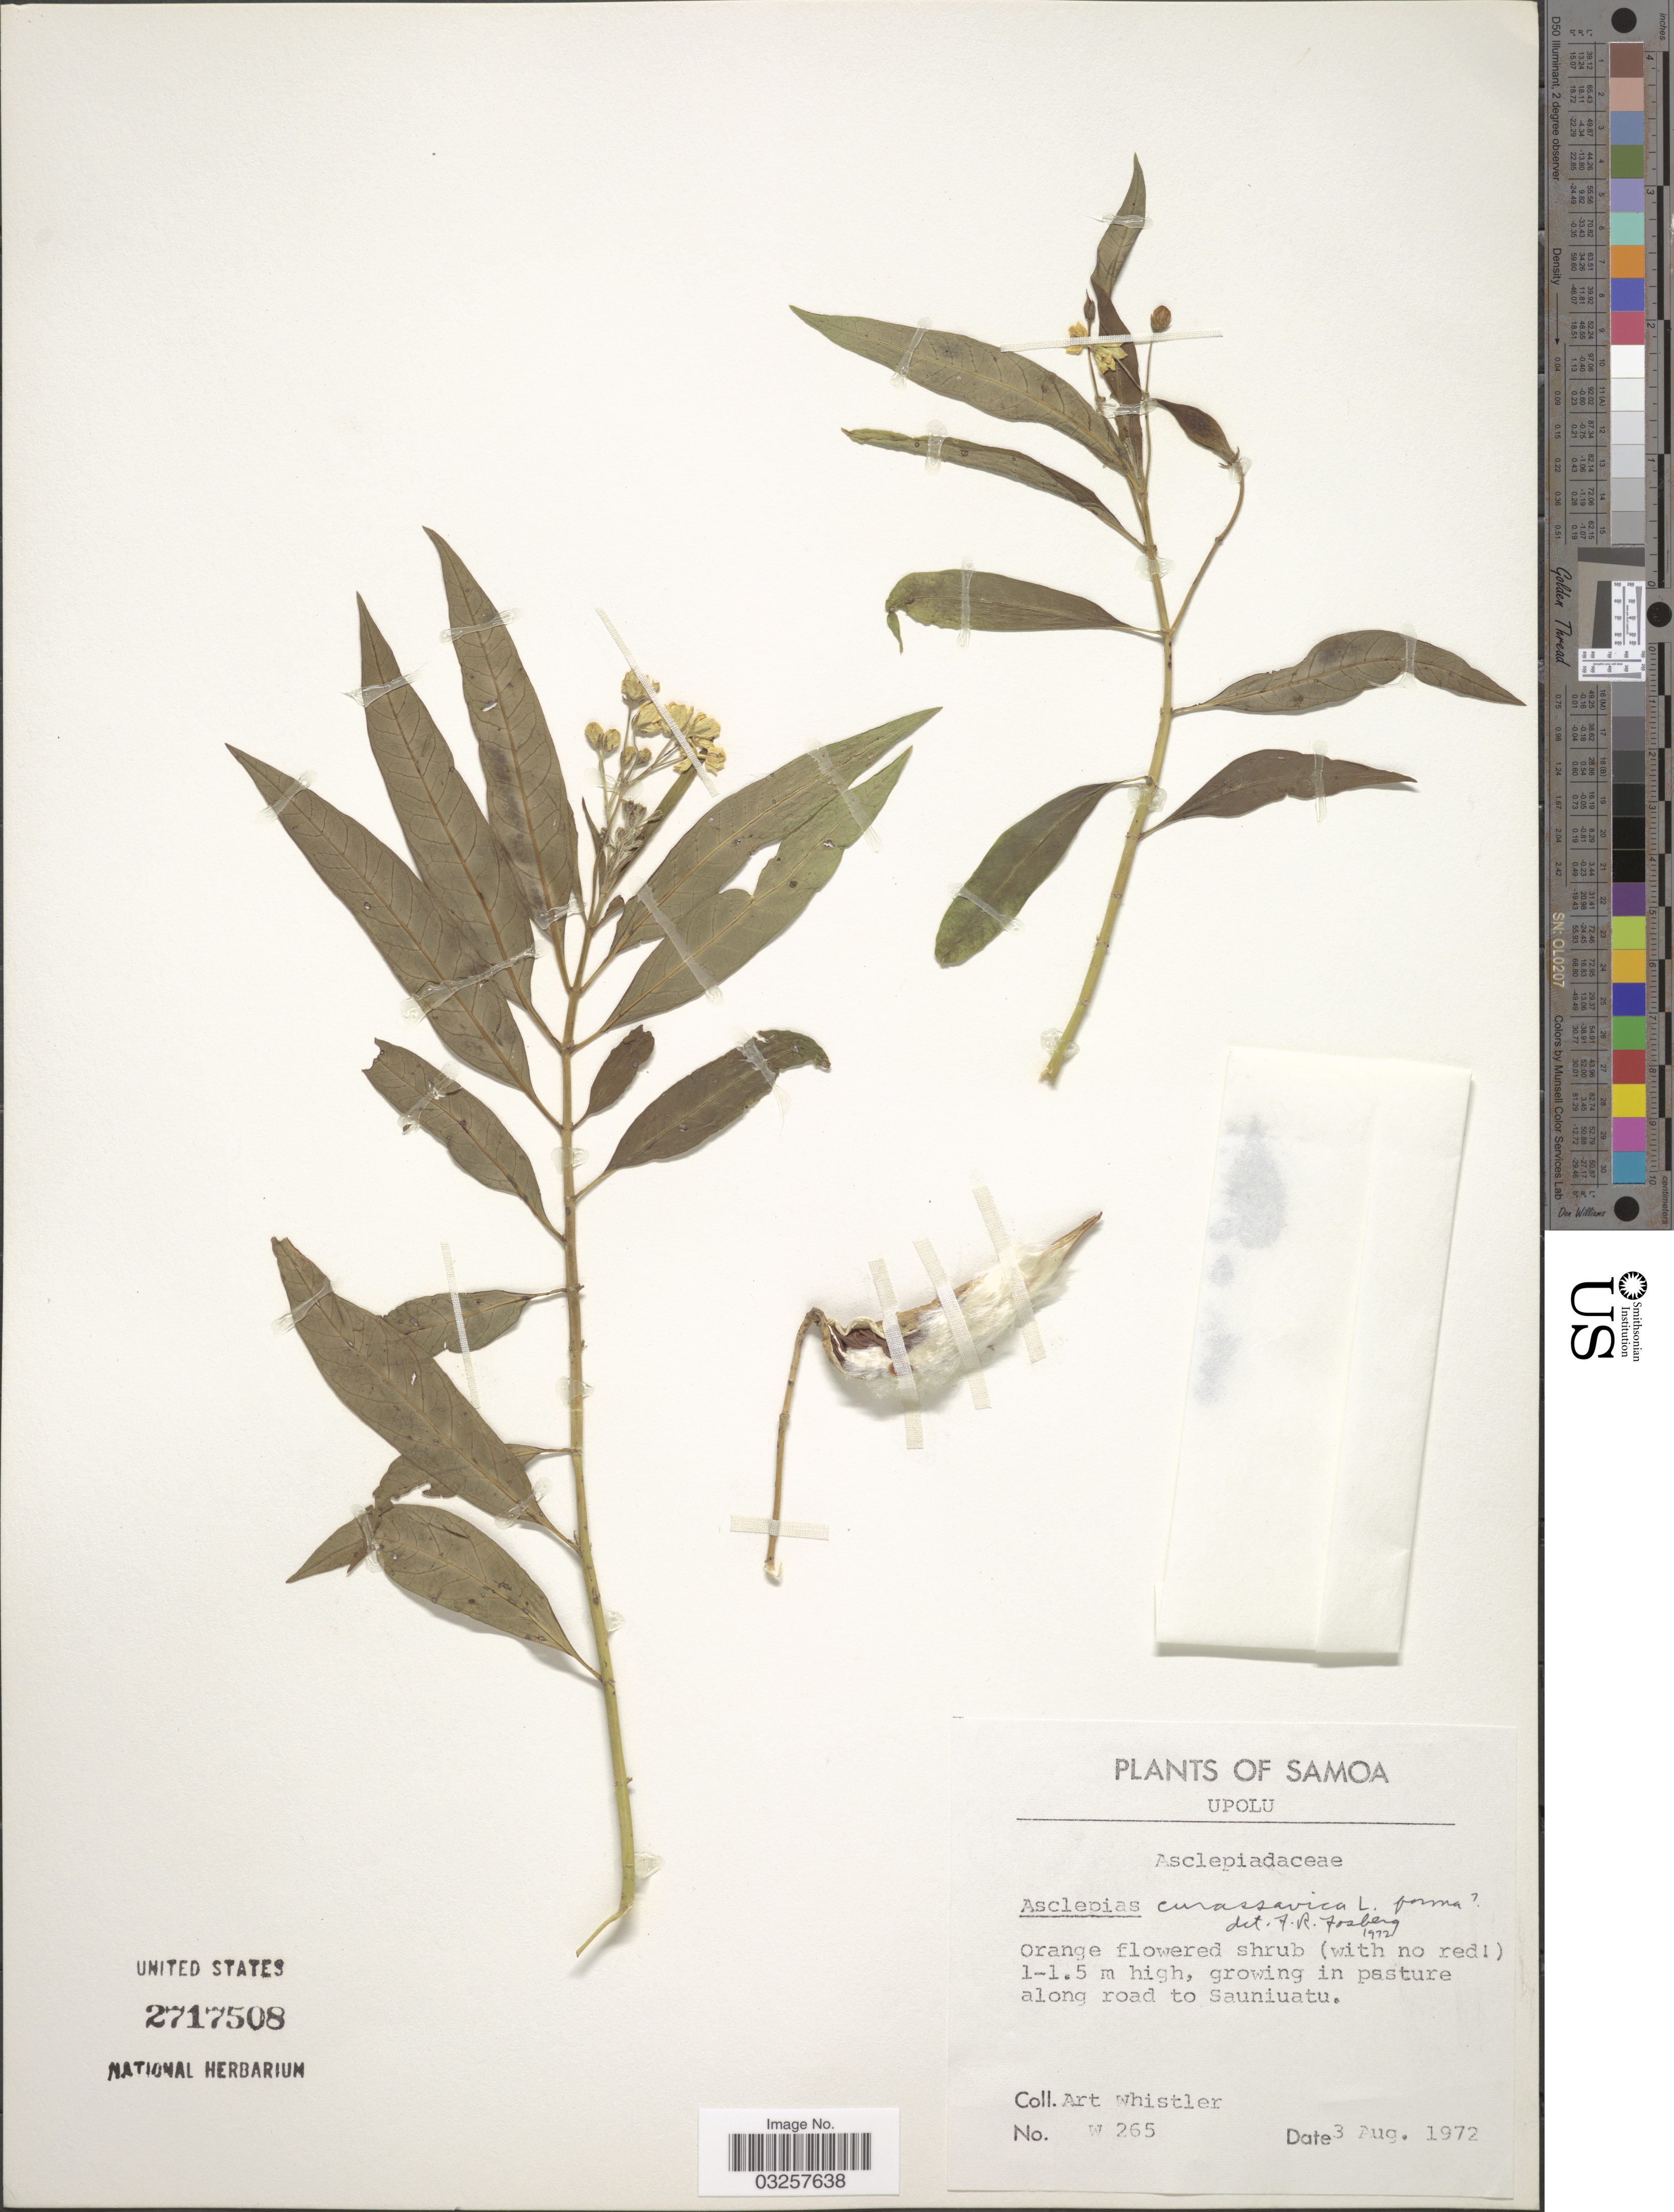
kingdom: Plantae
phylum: Tracheophyta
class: Magnoliopsida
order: Gentianales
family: Apocynaceae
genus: Asclepias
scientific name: Asclepias curassavica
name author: L.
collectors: A. Whistler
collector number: W265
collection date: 1972-08-03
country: Samoa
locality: Samoa. Upolu. Growing in pasture along road to Sauniuatu.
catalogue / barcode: US 2717508